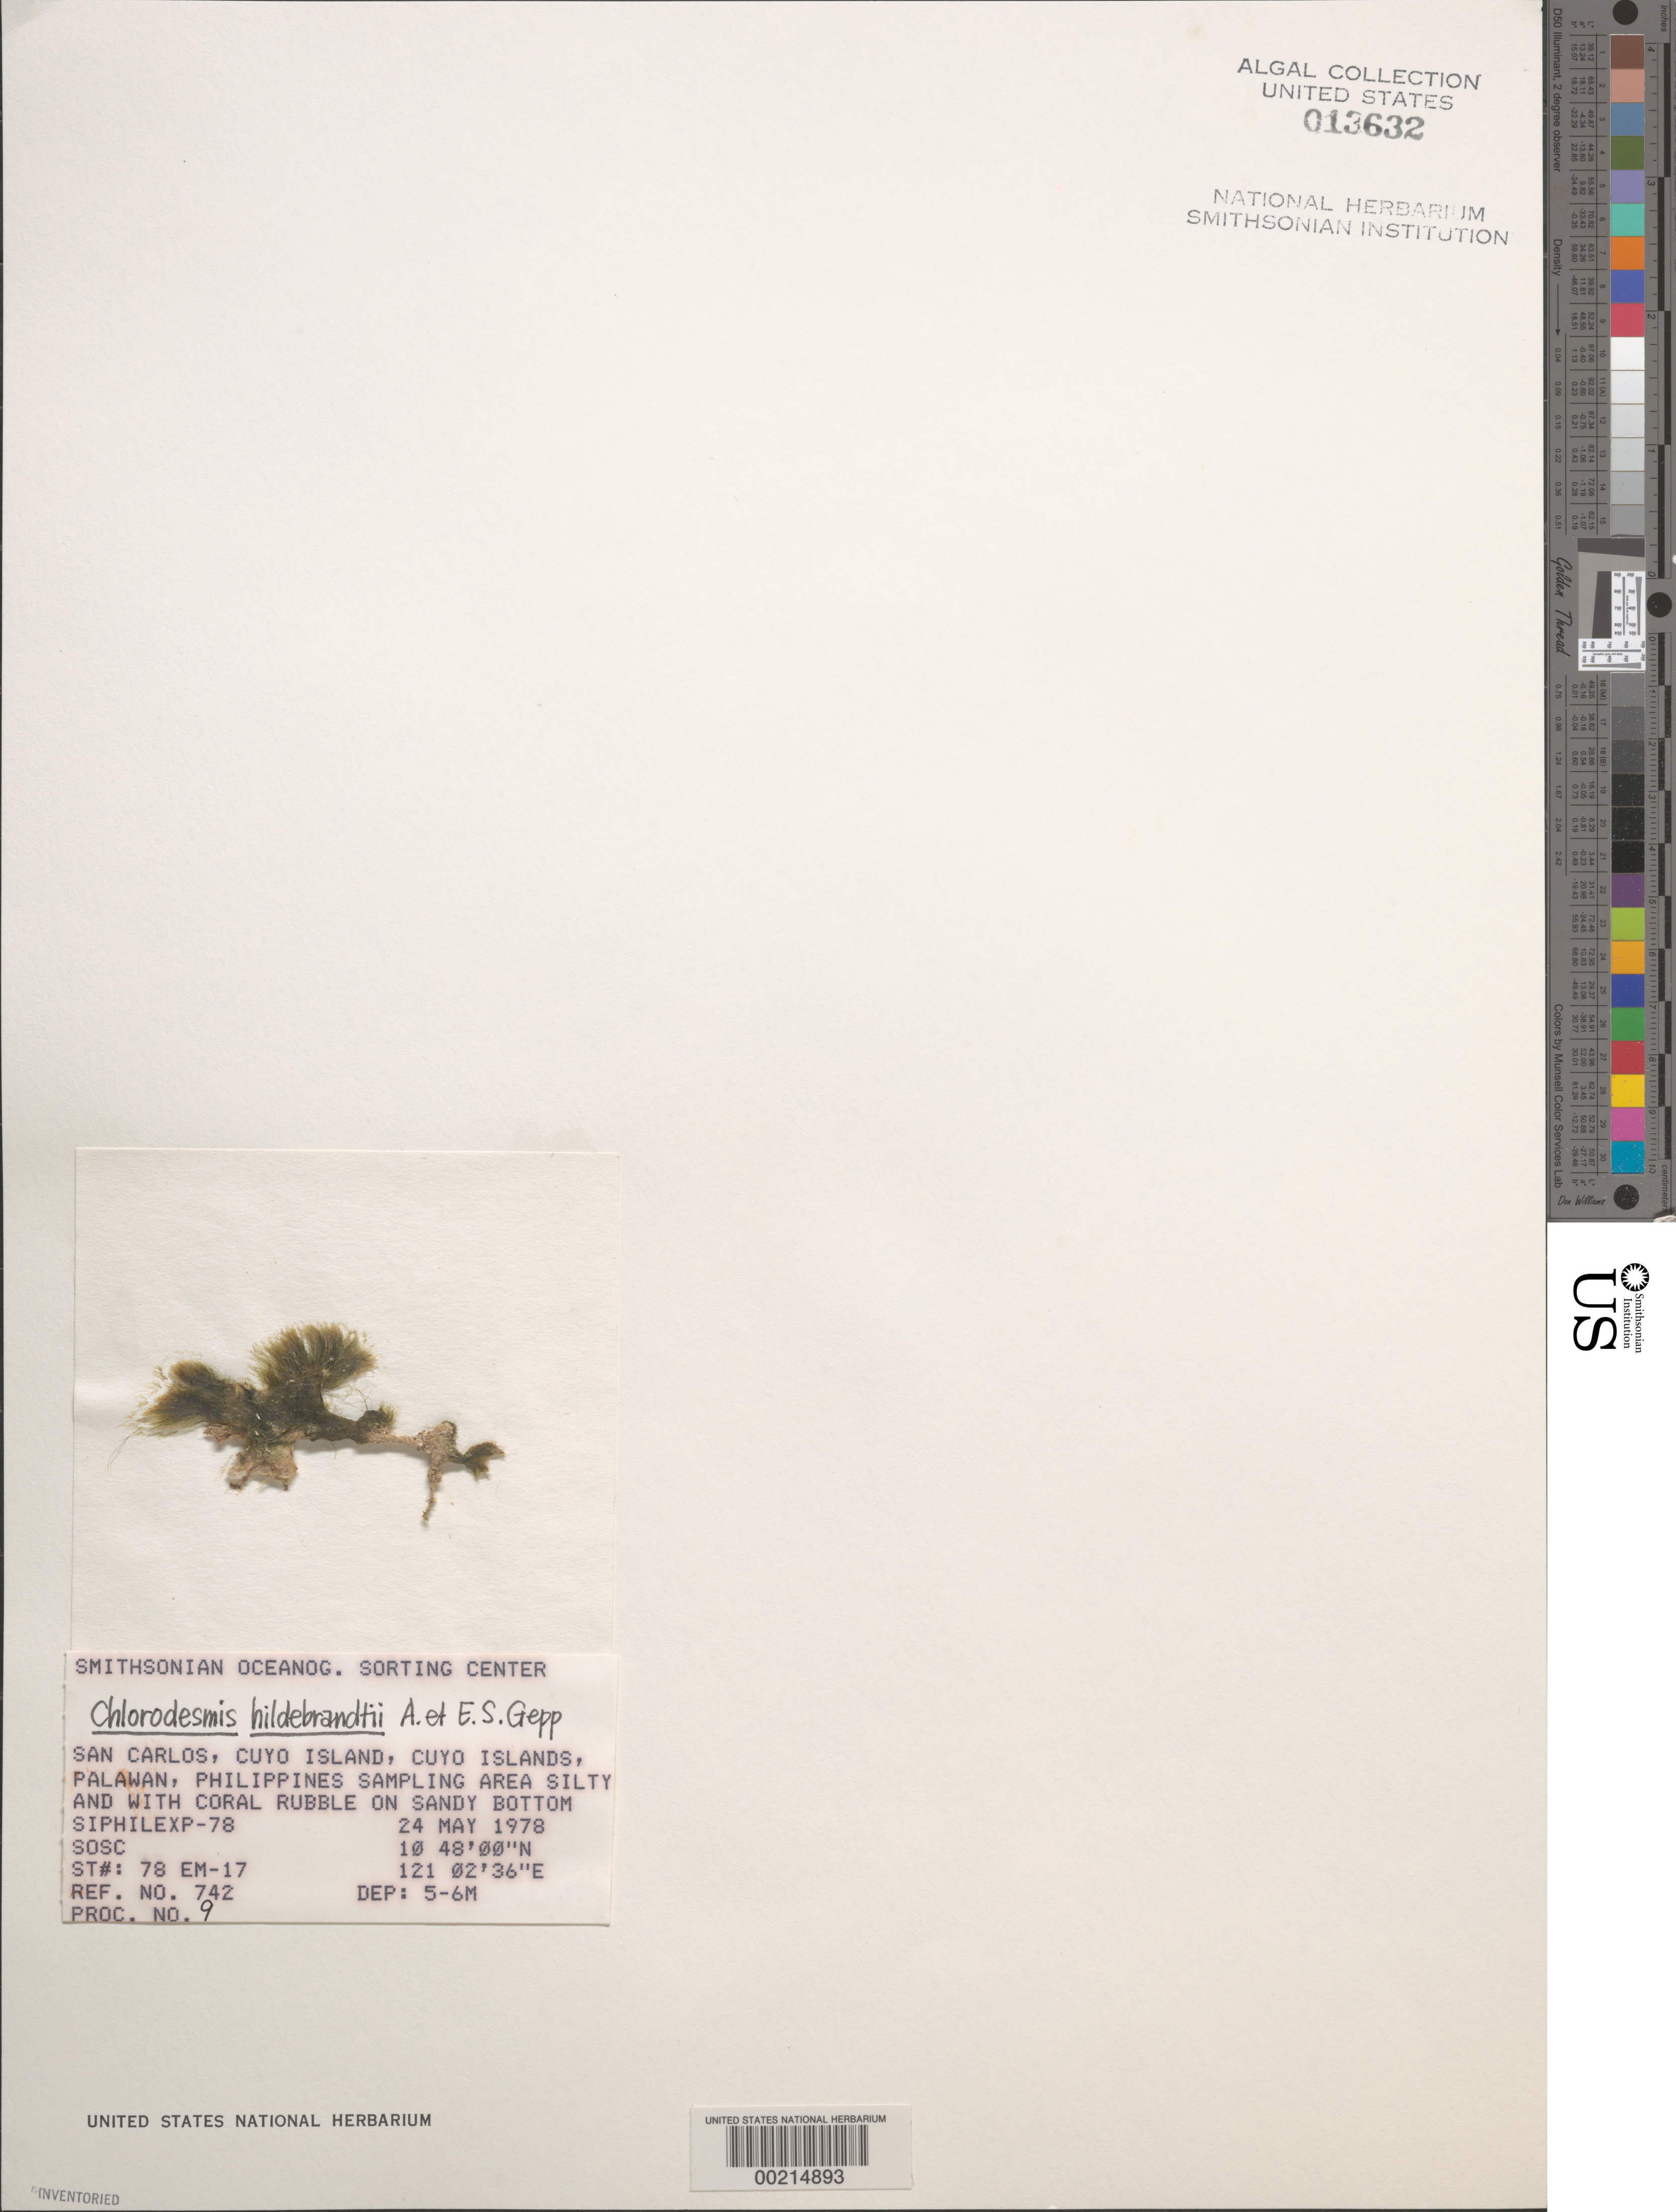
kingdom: Plantae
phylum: Chlorophyta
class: Ulvophyceae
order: Bryopsidales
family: Udoteaceae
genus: Chlorodesmis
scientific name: Chlorodesmis hildebrandtii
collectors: SOSC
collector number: Station 78 Em-17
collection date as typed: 24 May 1978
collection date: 1978-05-24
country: Philippines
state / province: Mimaropa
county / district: Palawan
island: Cuyo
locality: San Carlos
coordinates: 10 48' 00" N, 121 02' 36" E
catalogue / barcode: US 13632